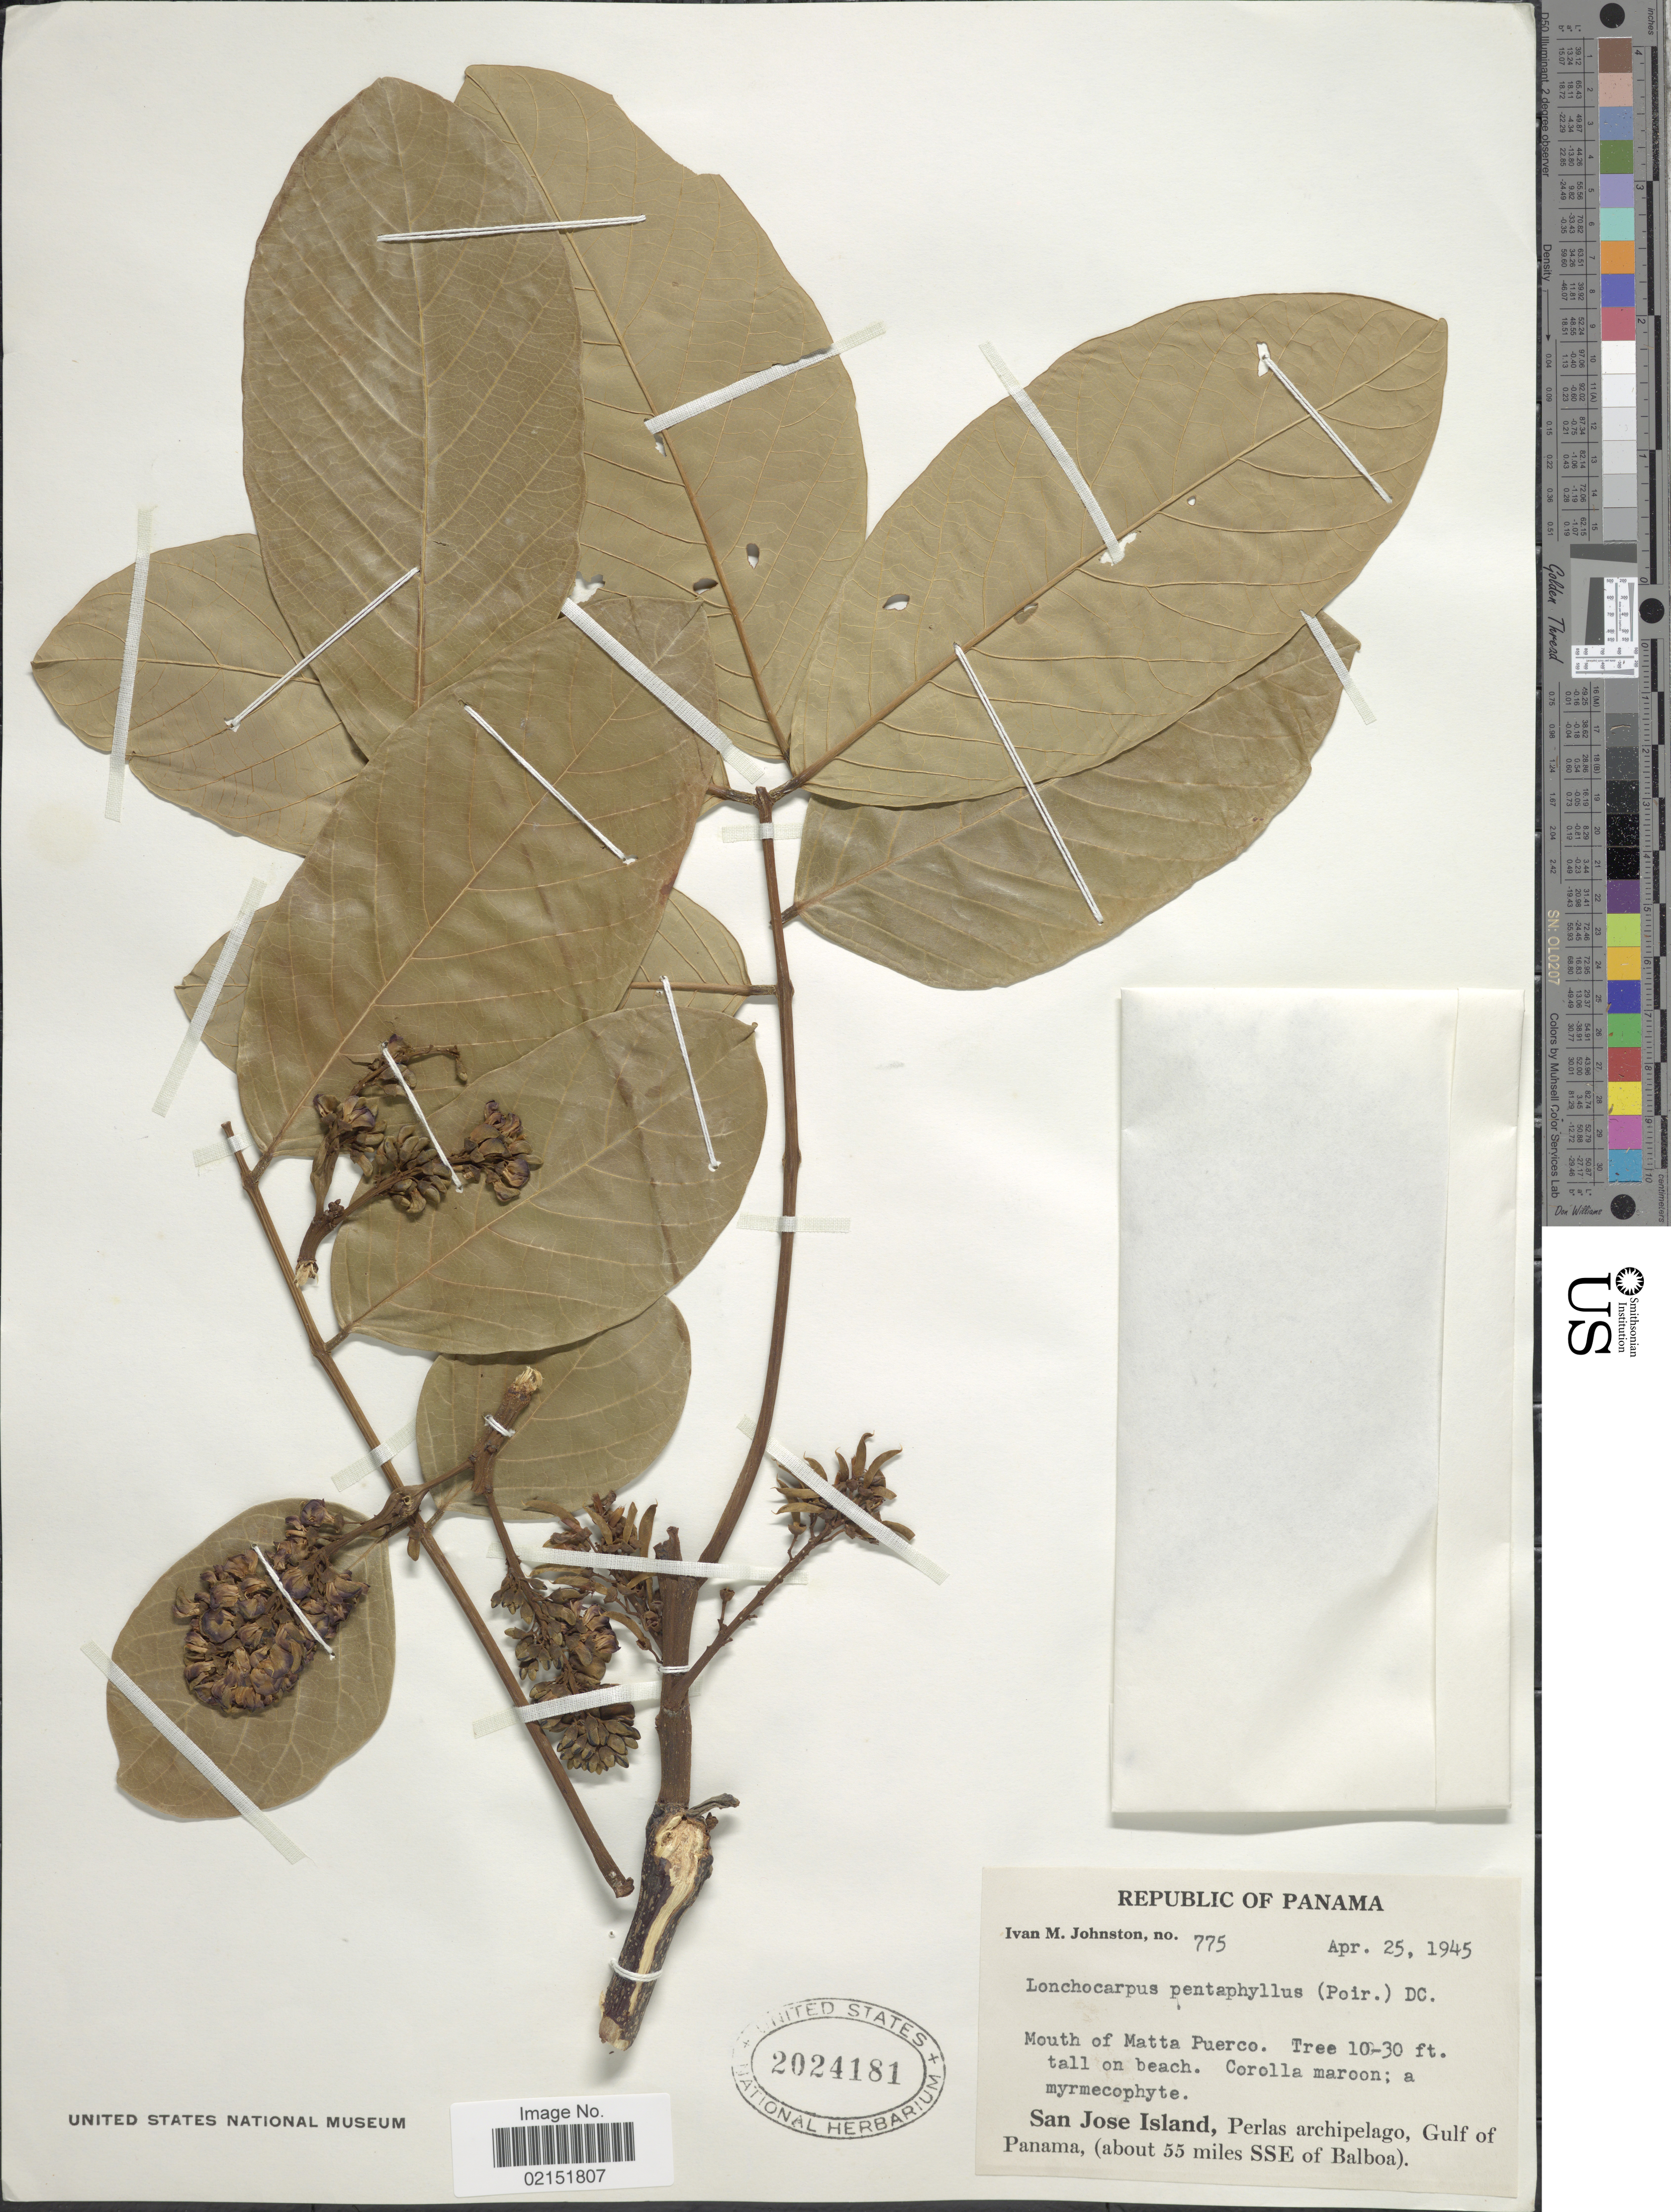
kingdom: Plantae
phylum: Tracheophyta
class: Magnoliopsida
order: Fabales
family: Fabaceae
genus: Lonchocarpus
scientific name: Lonchocarpus pentaphyllus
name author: (Poir.) DC.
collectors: I.M. Johnston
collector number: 775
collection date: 1945-04-25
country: Panama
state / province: Panamá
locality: Republic of Panama, San Jose Island, Perlas archipelago, Gulf of Panama, (about 55 miles SSE of Balboa)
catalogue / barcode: US 2024181